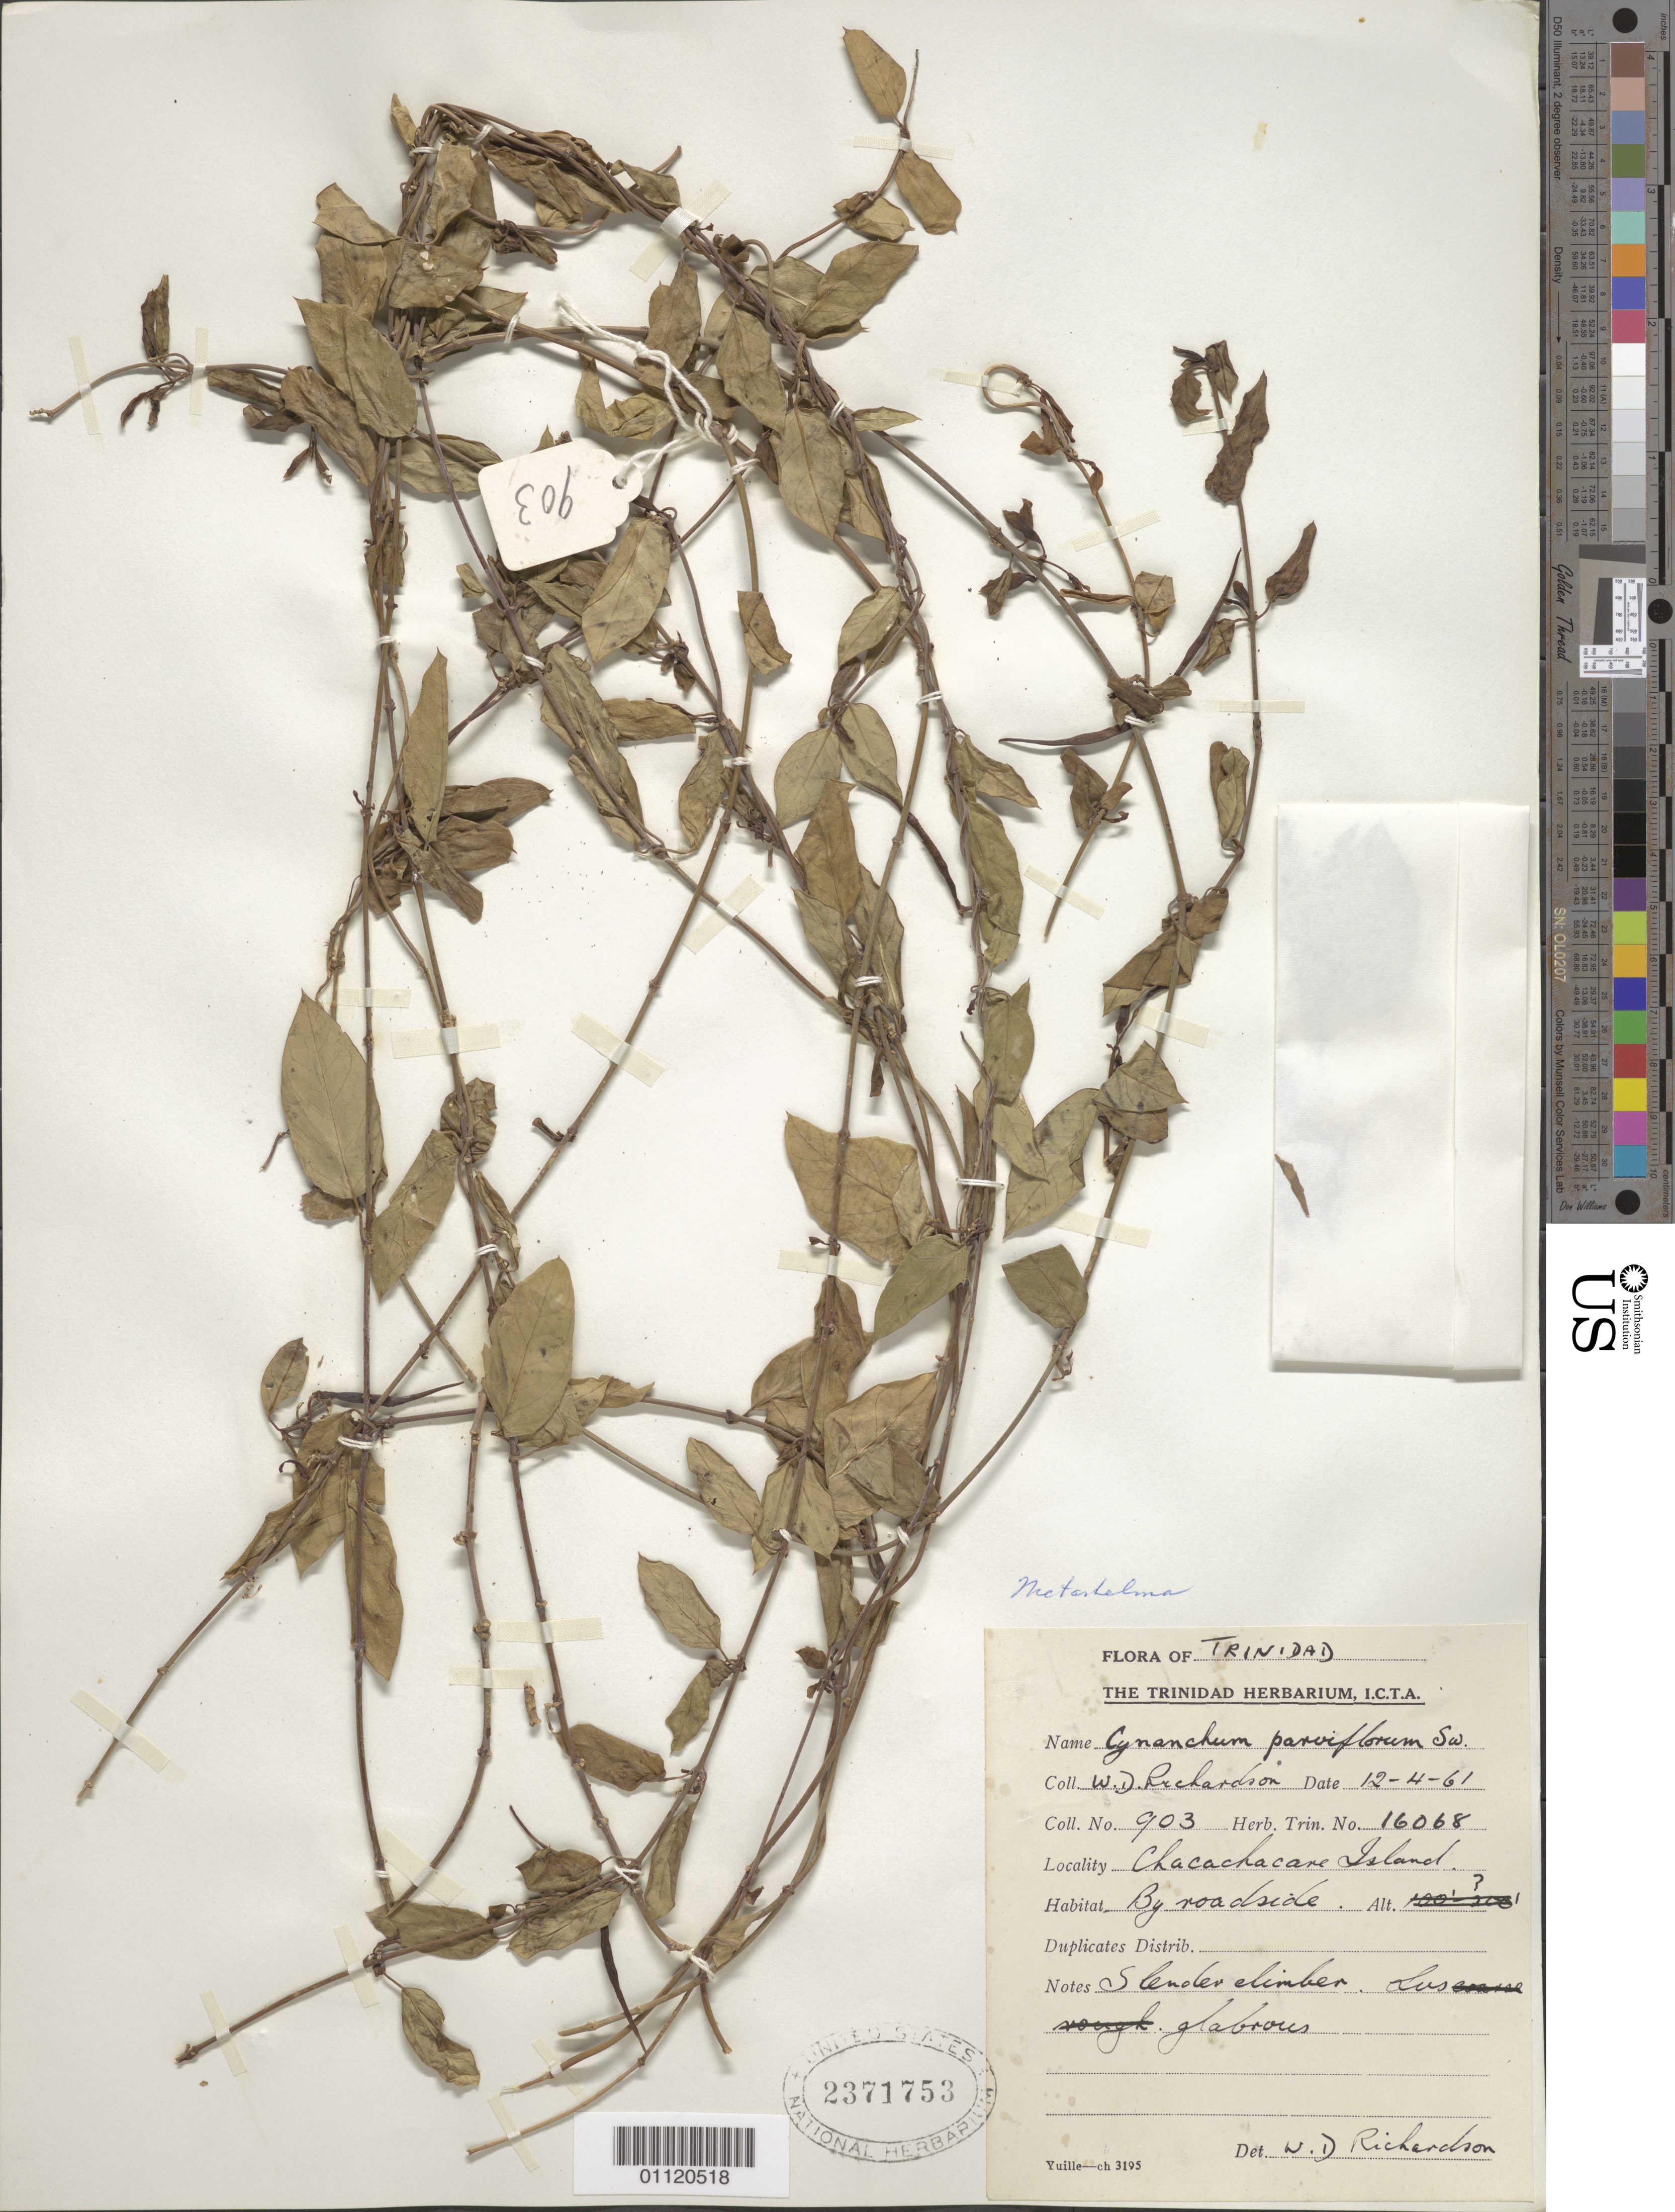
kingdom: Plantae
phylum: Tracheophyta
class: Magnoliopsida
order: Gentianales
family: Apocynaceae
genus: Metastelma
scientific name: Metastelma parviflorum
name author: (Sw.) Schult.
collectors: W. D. Richardson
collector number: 903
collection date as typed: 12 Apr 1961 or 04 Dec 1961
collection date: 1961-04-12 or 1961-12-04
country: Trinidad and Tobago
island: Chacachacare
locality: By roadside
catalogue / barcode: US 2371753